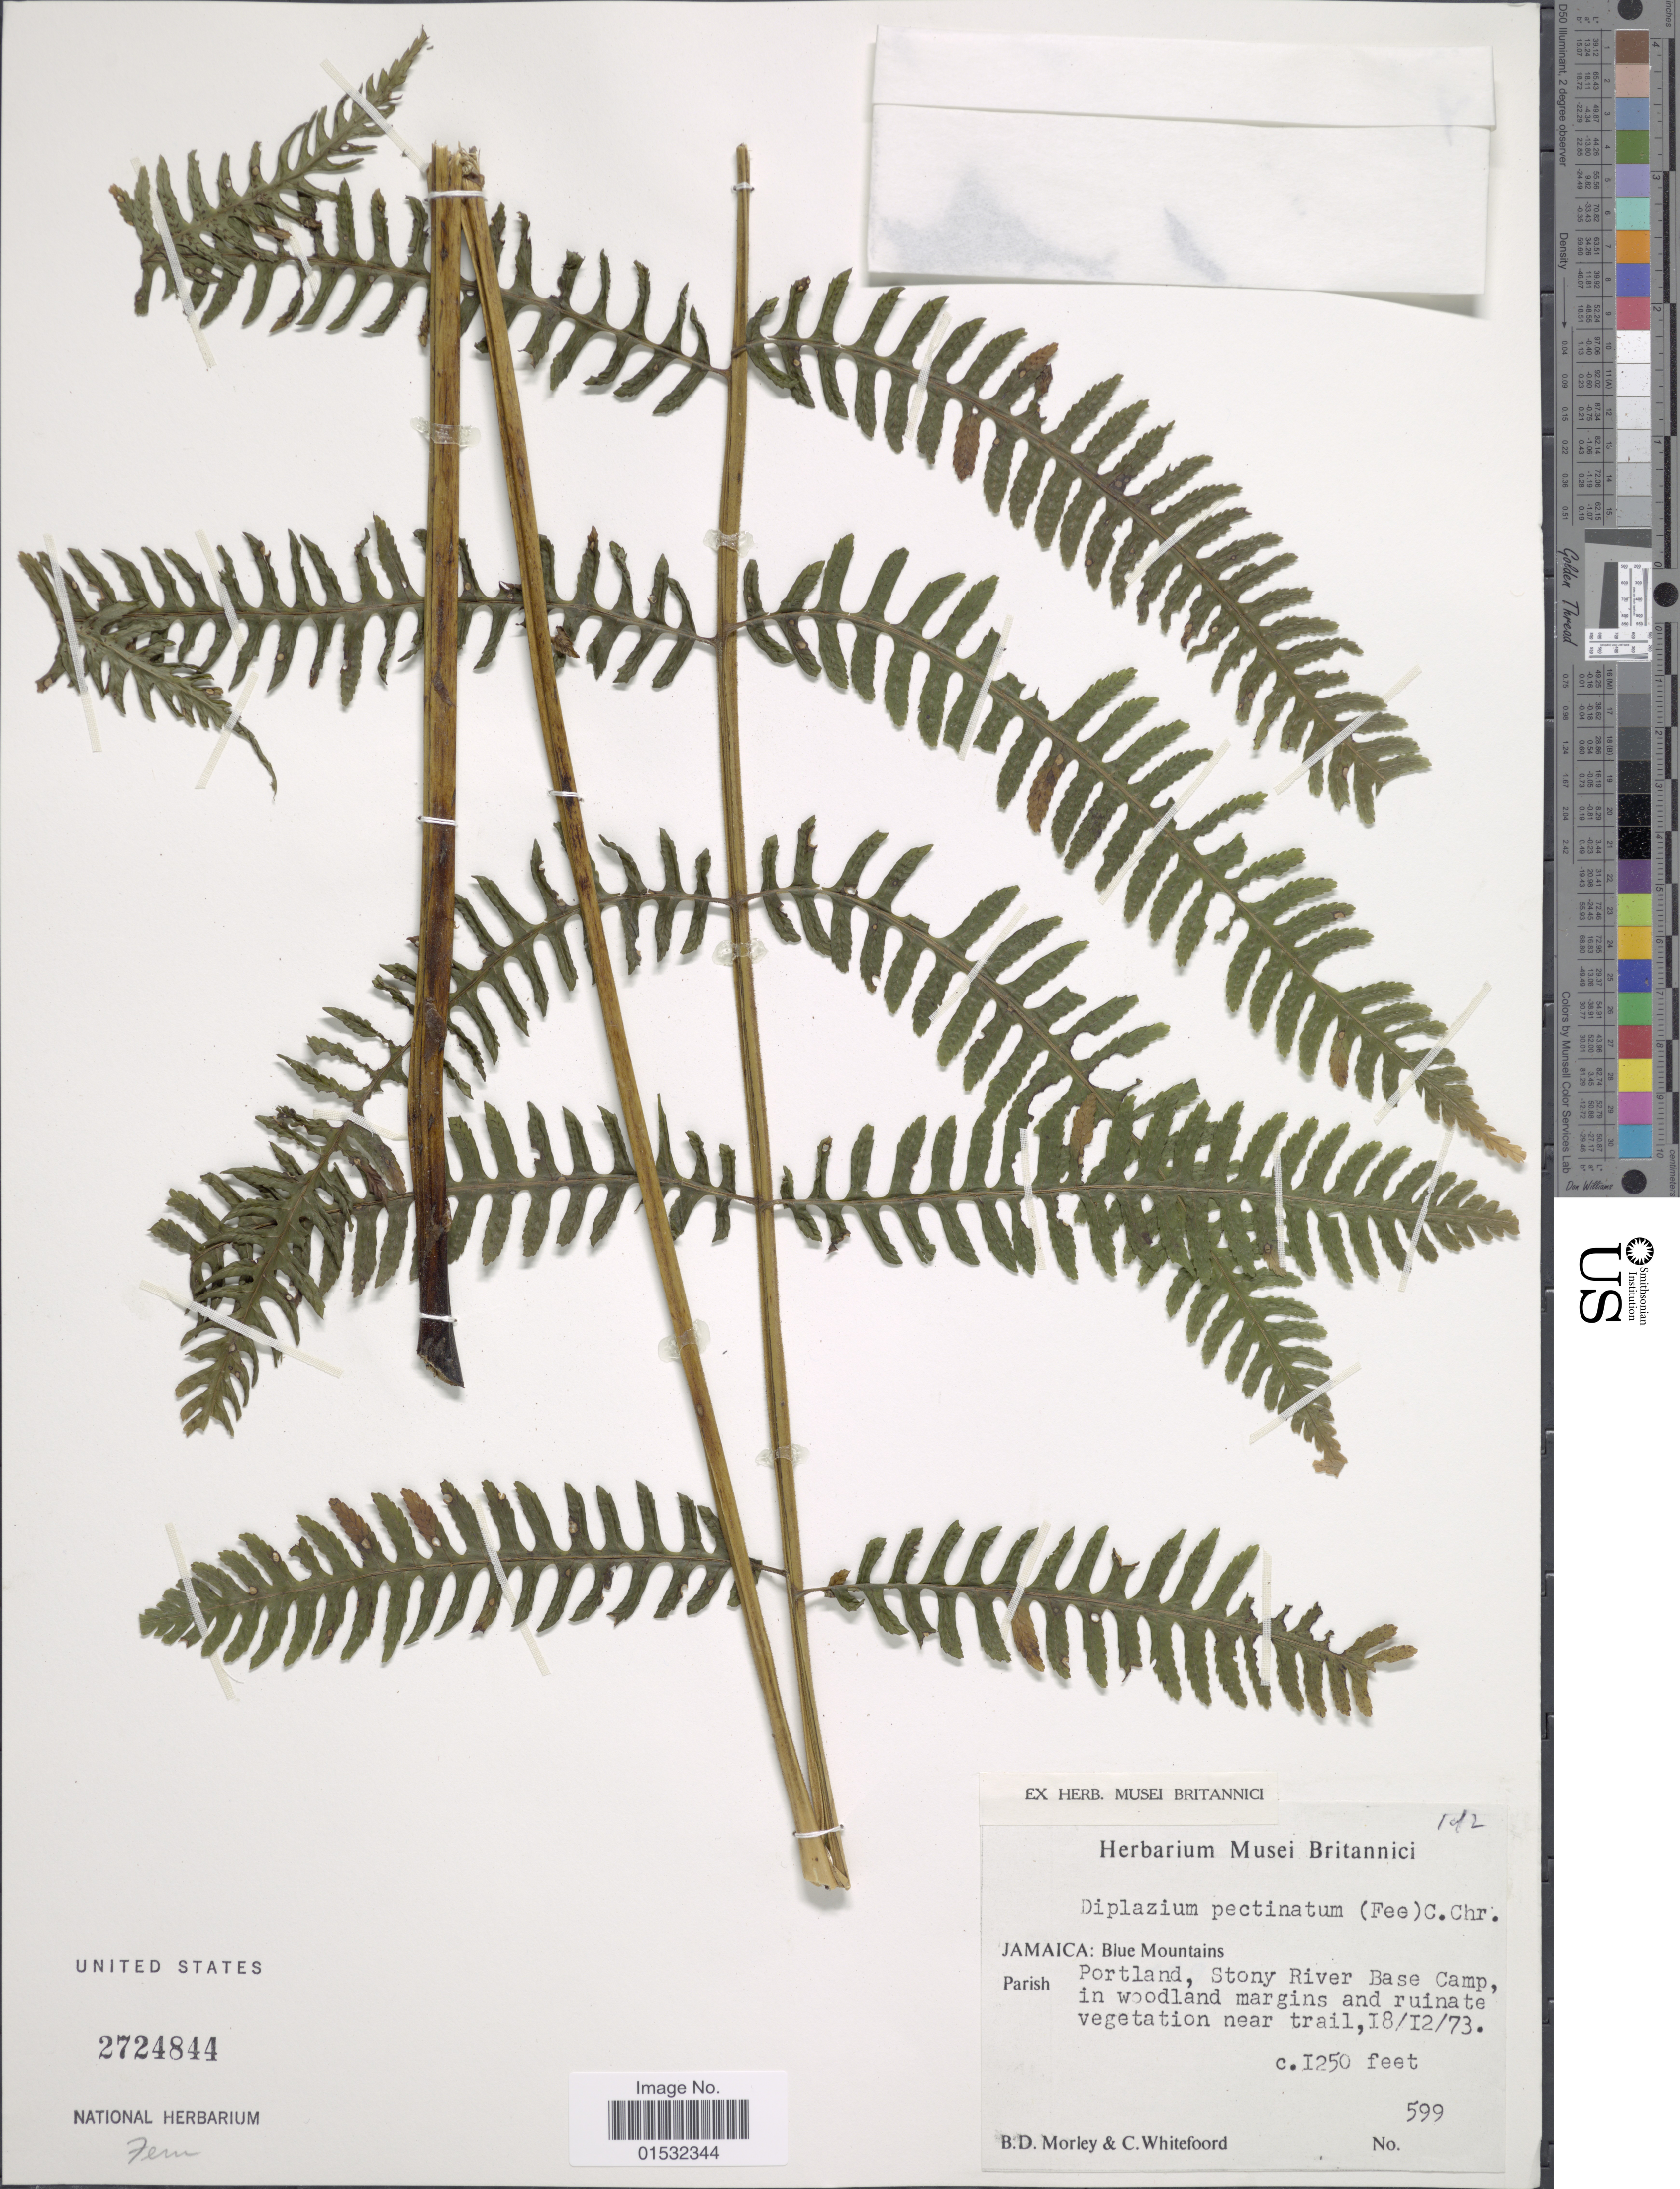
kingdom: Plantae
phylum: Tracheophyta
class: Polypodiopsida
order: Polypodiales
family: Athyriaceae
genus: Diplazium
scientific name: Diplazium pectinatum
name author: (Fée) C. Chr.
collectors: B. D. Morley & C. Whitefoord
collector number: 599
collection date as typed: Transcribed d/m/y: 18/12/73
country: Jamaica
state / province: Portland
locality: Blue Mountains. Parish Portland, Stony River Base Camp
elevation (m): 381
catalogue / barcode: US 2724844